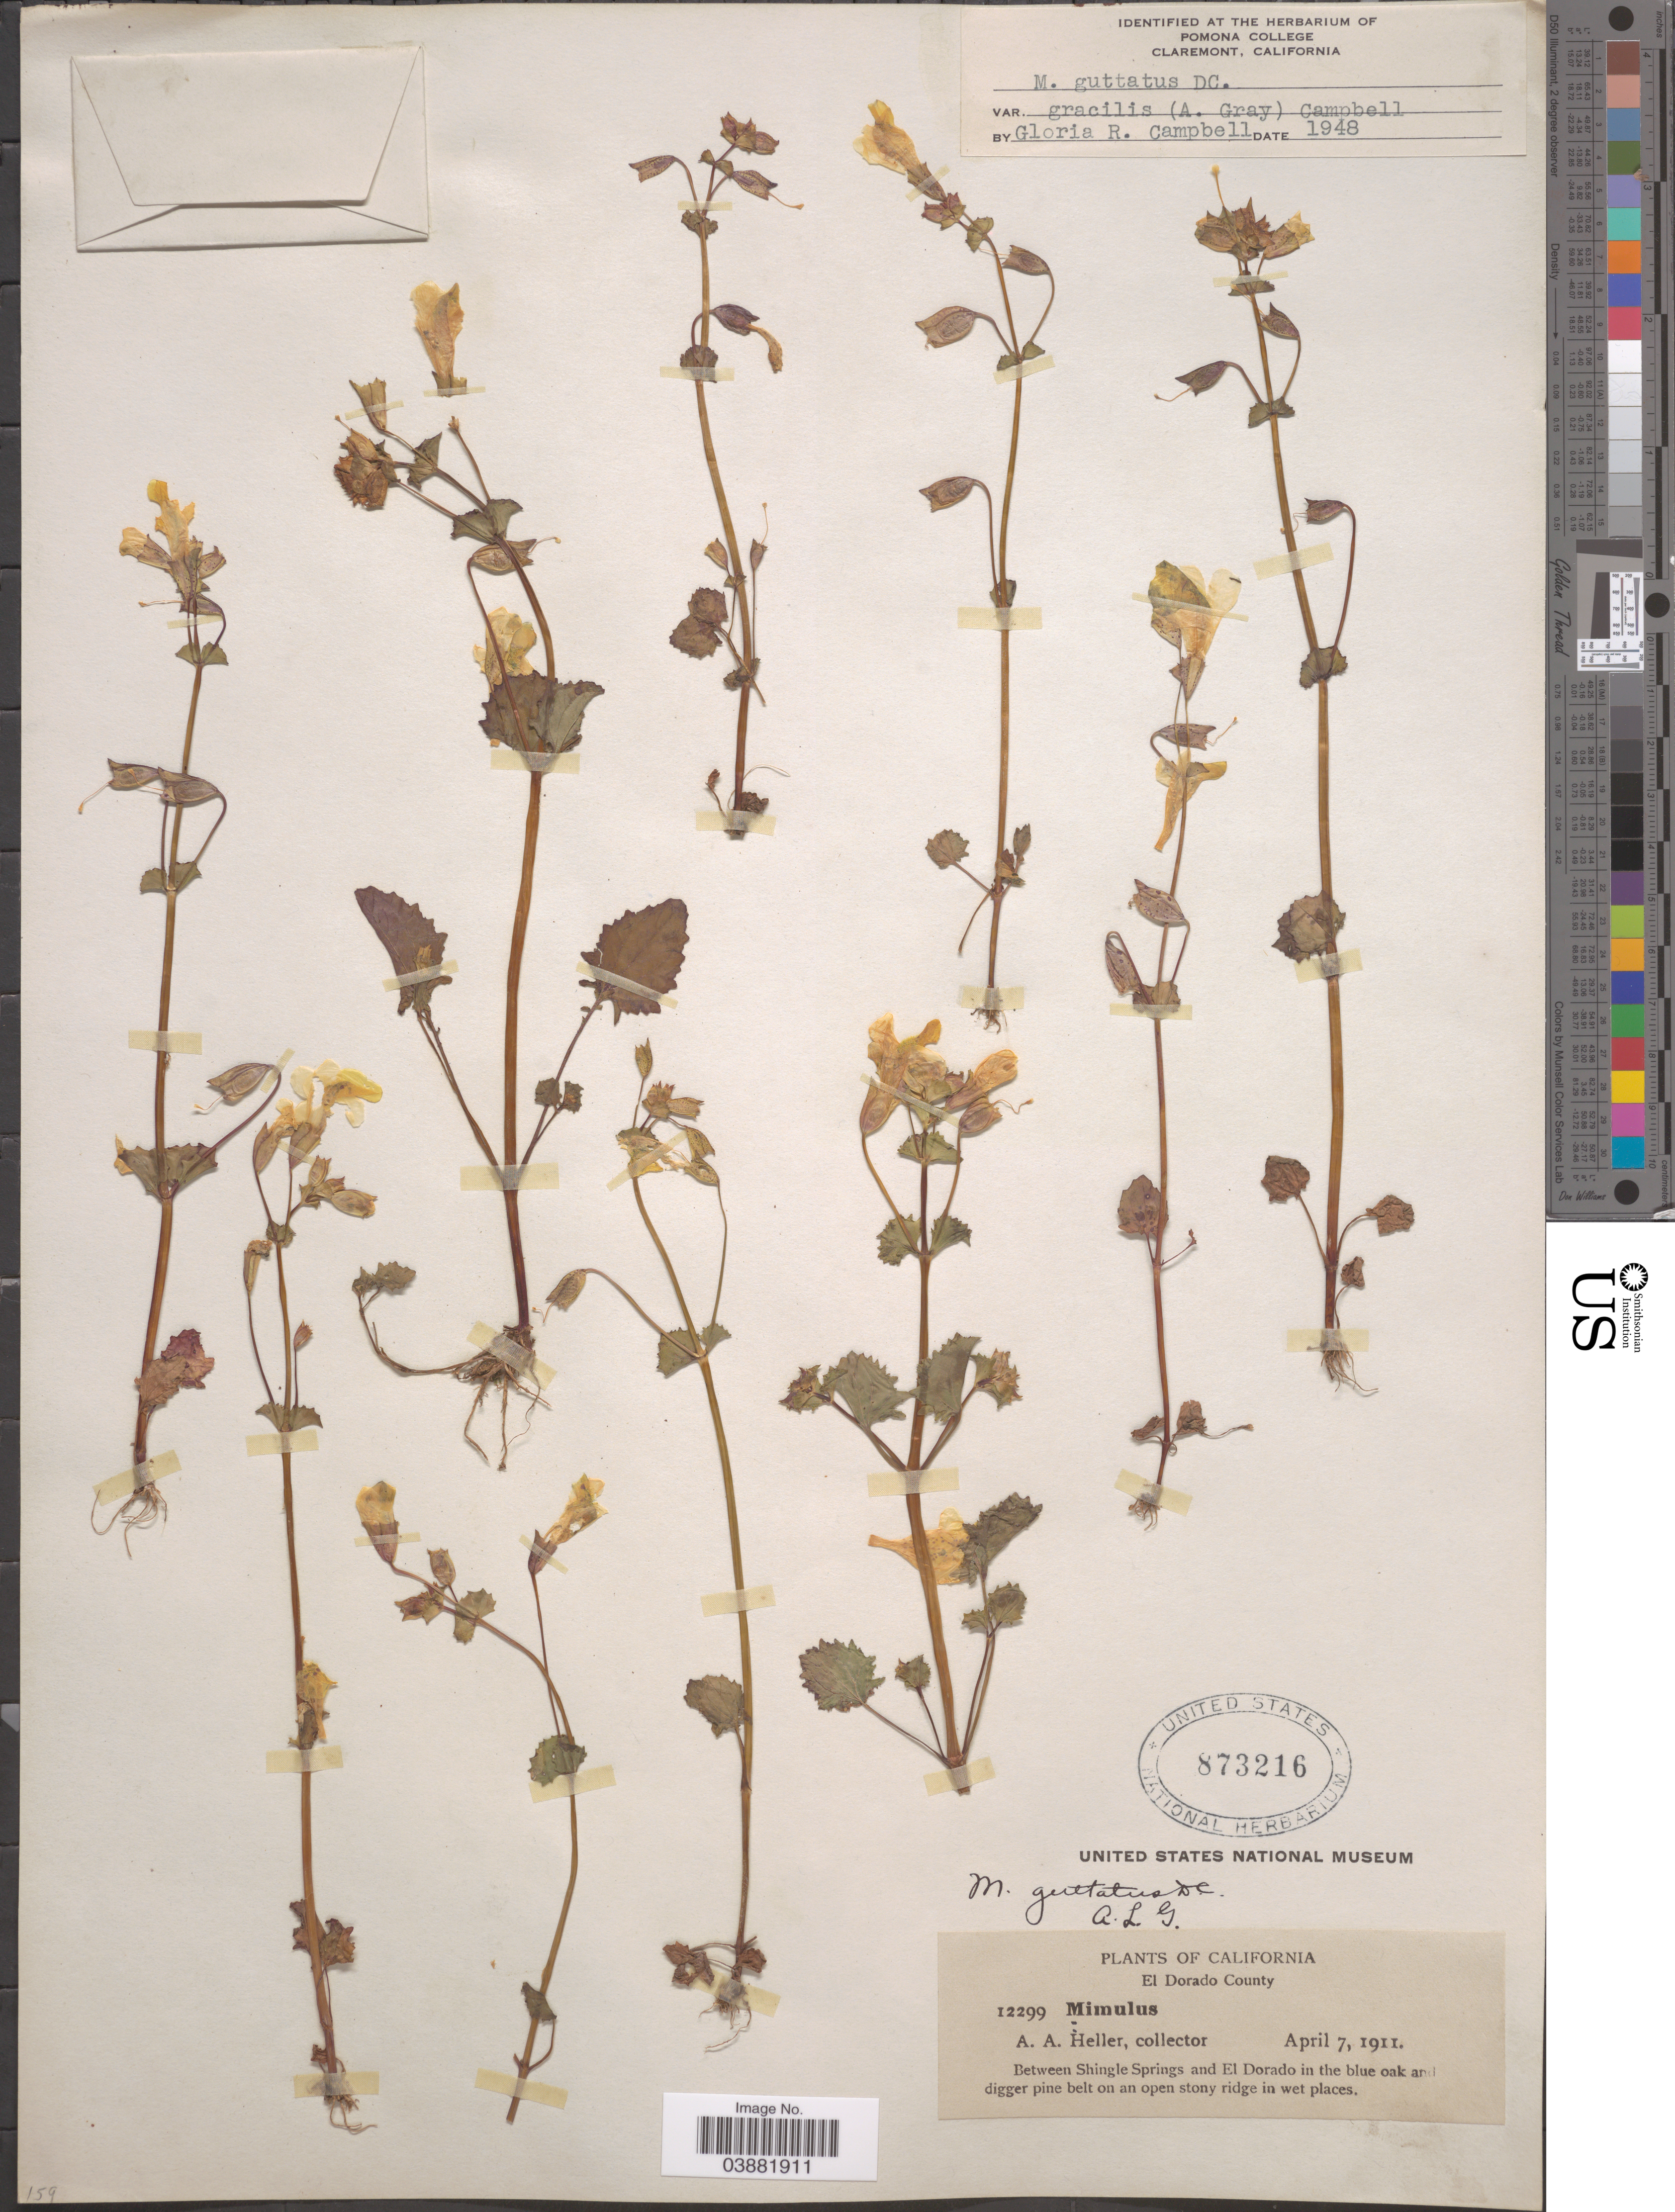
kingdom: Plantae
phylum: Tracheophyta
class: Magnoliopsida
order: Lamiales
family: Phrymaceae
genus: Mimulus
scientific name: Mimulus guttatus var. gracilis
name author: (A. Gray) G.R. Campb.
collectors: A. A. Heller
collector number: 12299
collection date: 1911-04-07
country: United States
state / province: California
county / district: El Dorado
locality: El Dorado County. Between Shingle Springs and El Dorado in the blue oak and digger pine belt on an stony ridge in wet places.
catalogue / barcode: US 873216